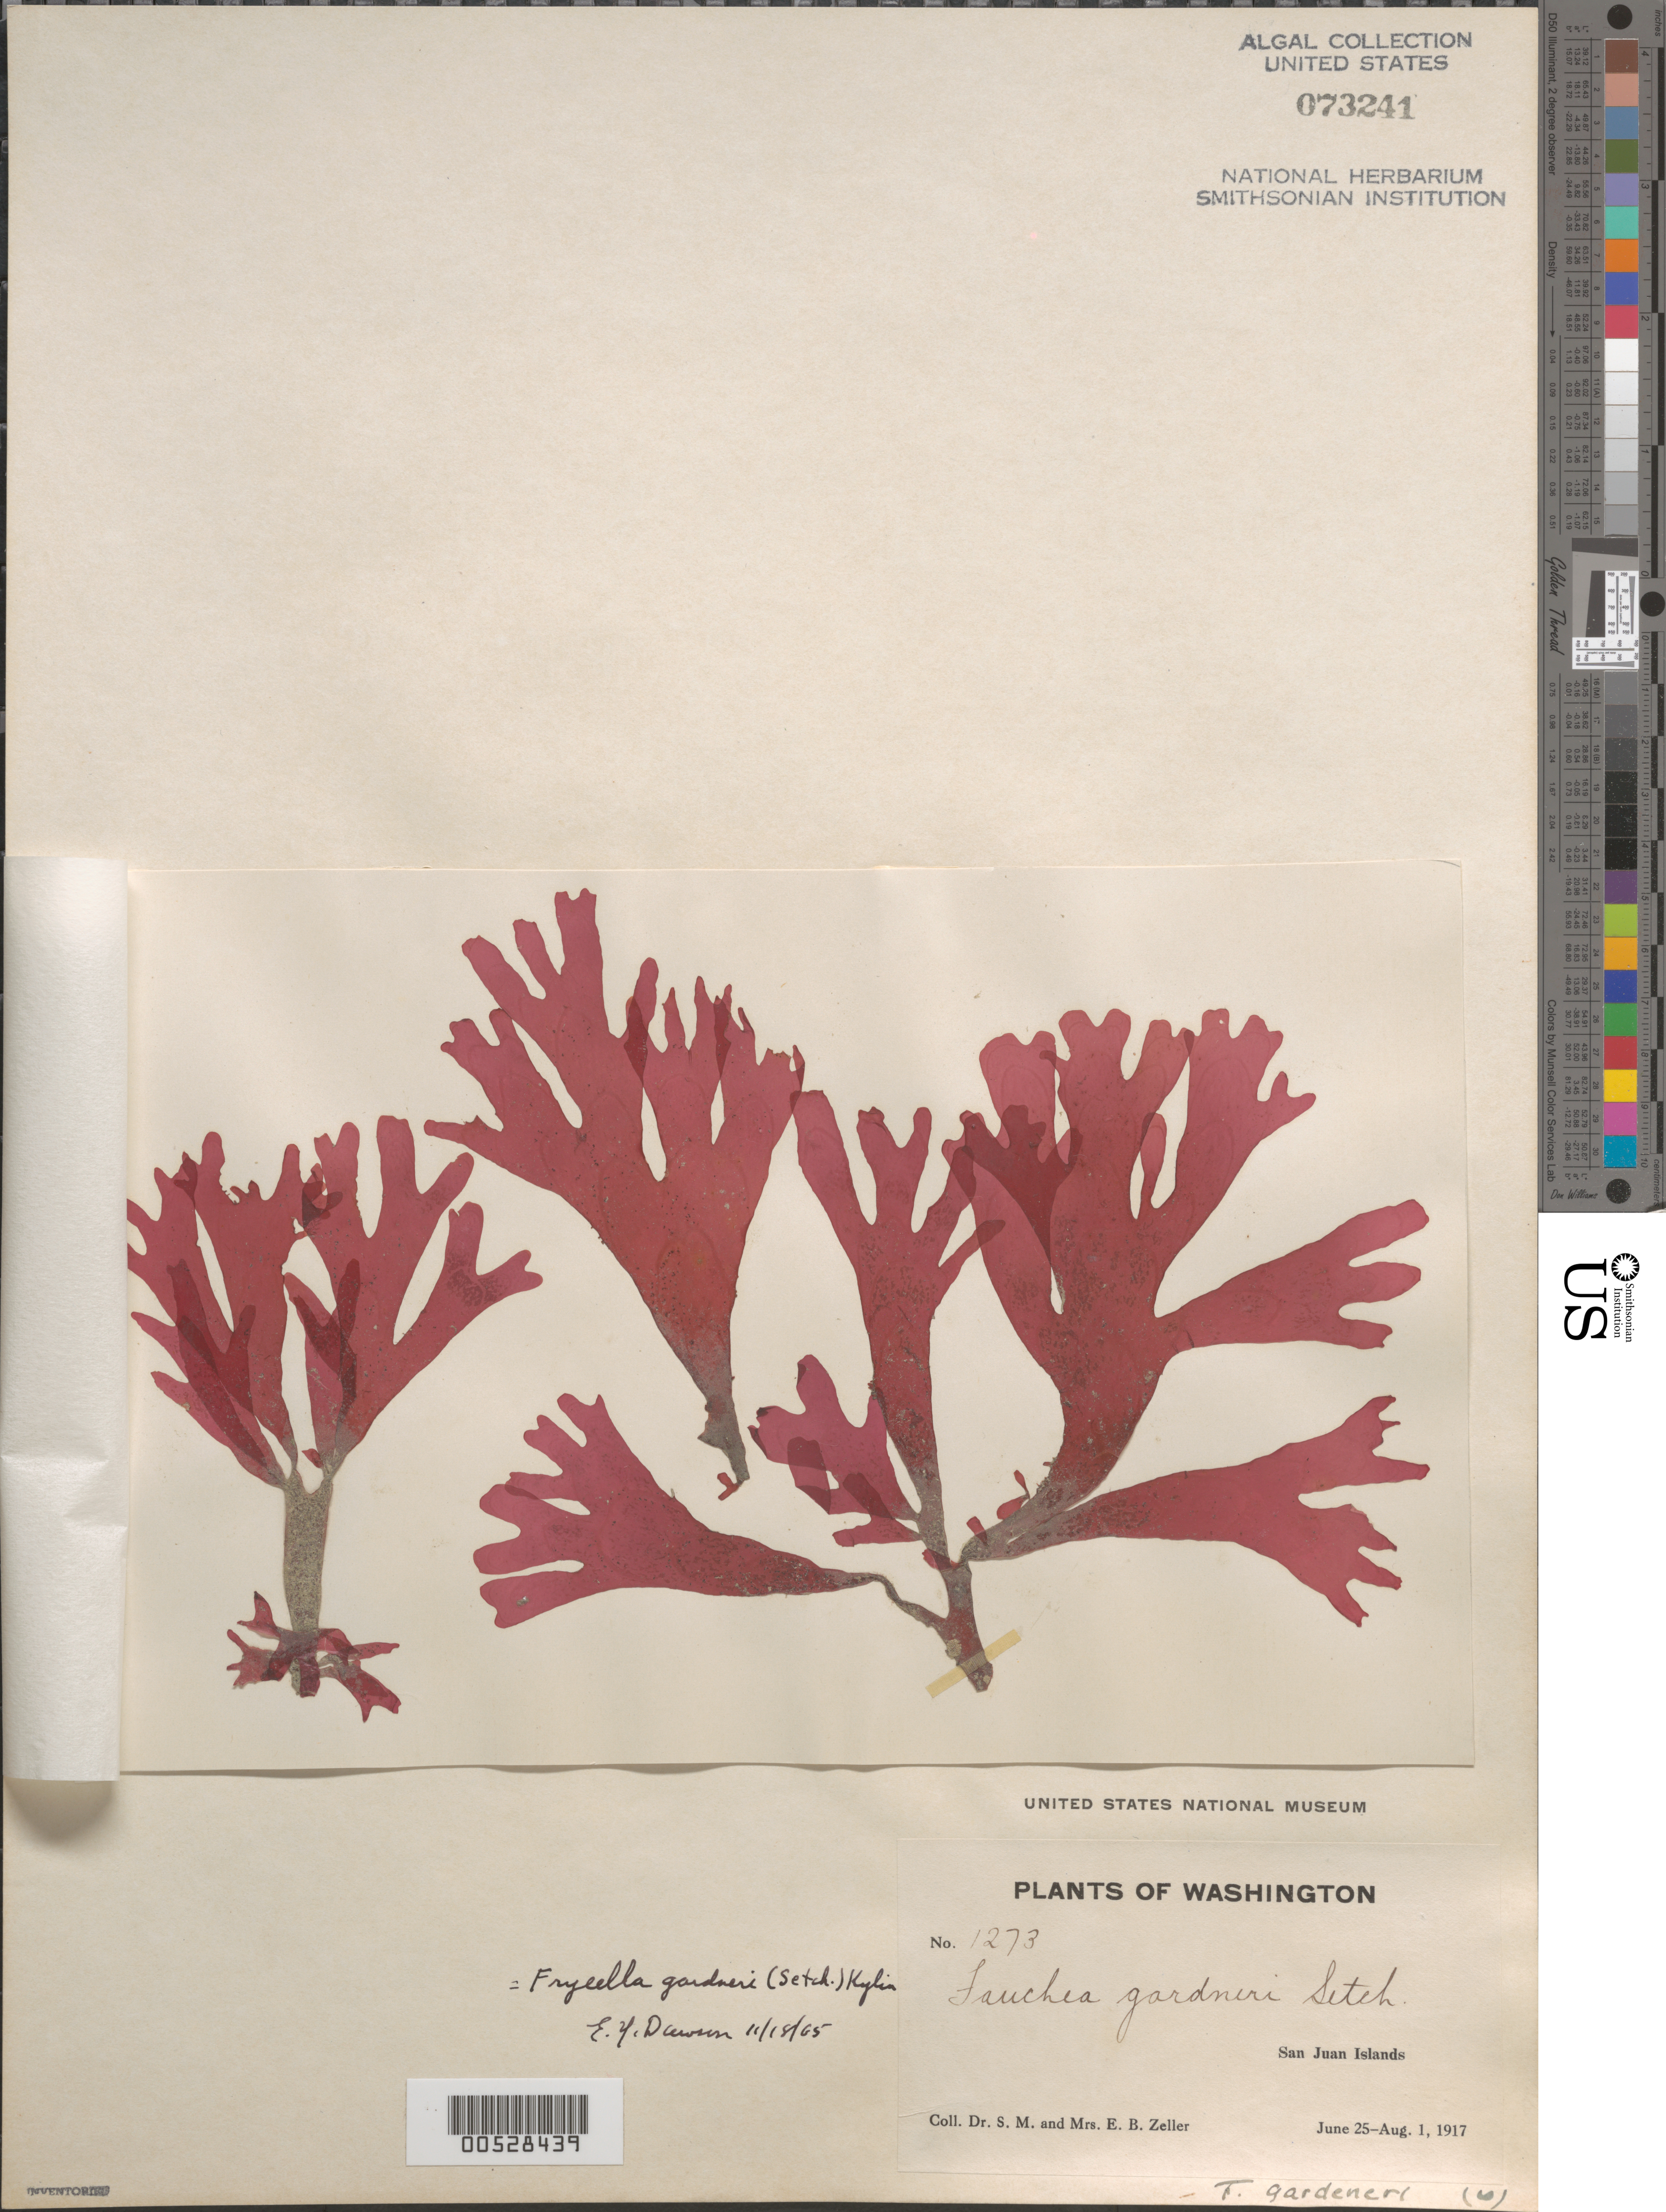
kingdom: Plantae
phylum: Rhodophyta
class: Florideophyceae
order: Rhodymeniales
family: Fryeellaceae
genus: Fryeella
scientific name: Fryeella gardneri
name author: (Setch.) Kylin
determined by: Dawson, E. Y.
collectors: S. Zeller & E. Zeller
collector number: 1273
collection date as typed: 25 Jun 1917 to 01 Aug 1917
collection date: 1917-06-25/1917-08-01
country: United States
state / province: Washington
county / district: San Juan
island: San Juan Islands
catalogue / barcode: US 73241